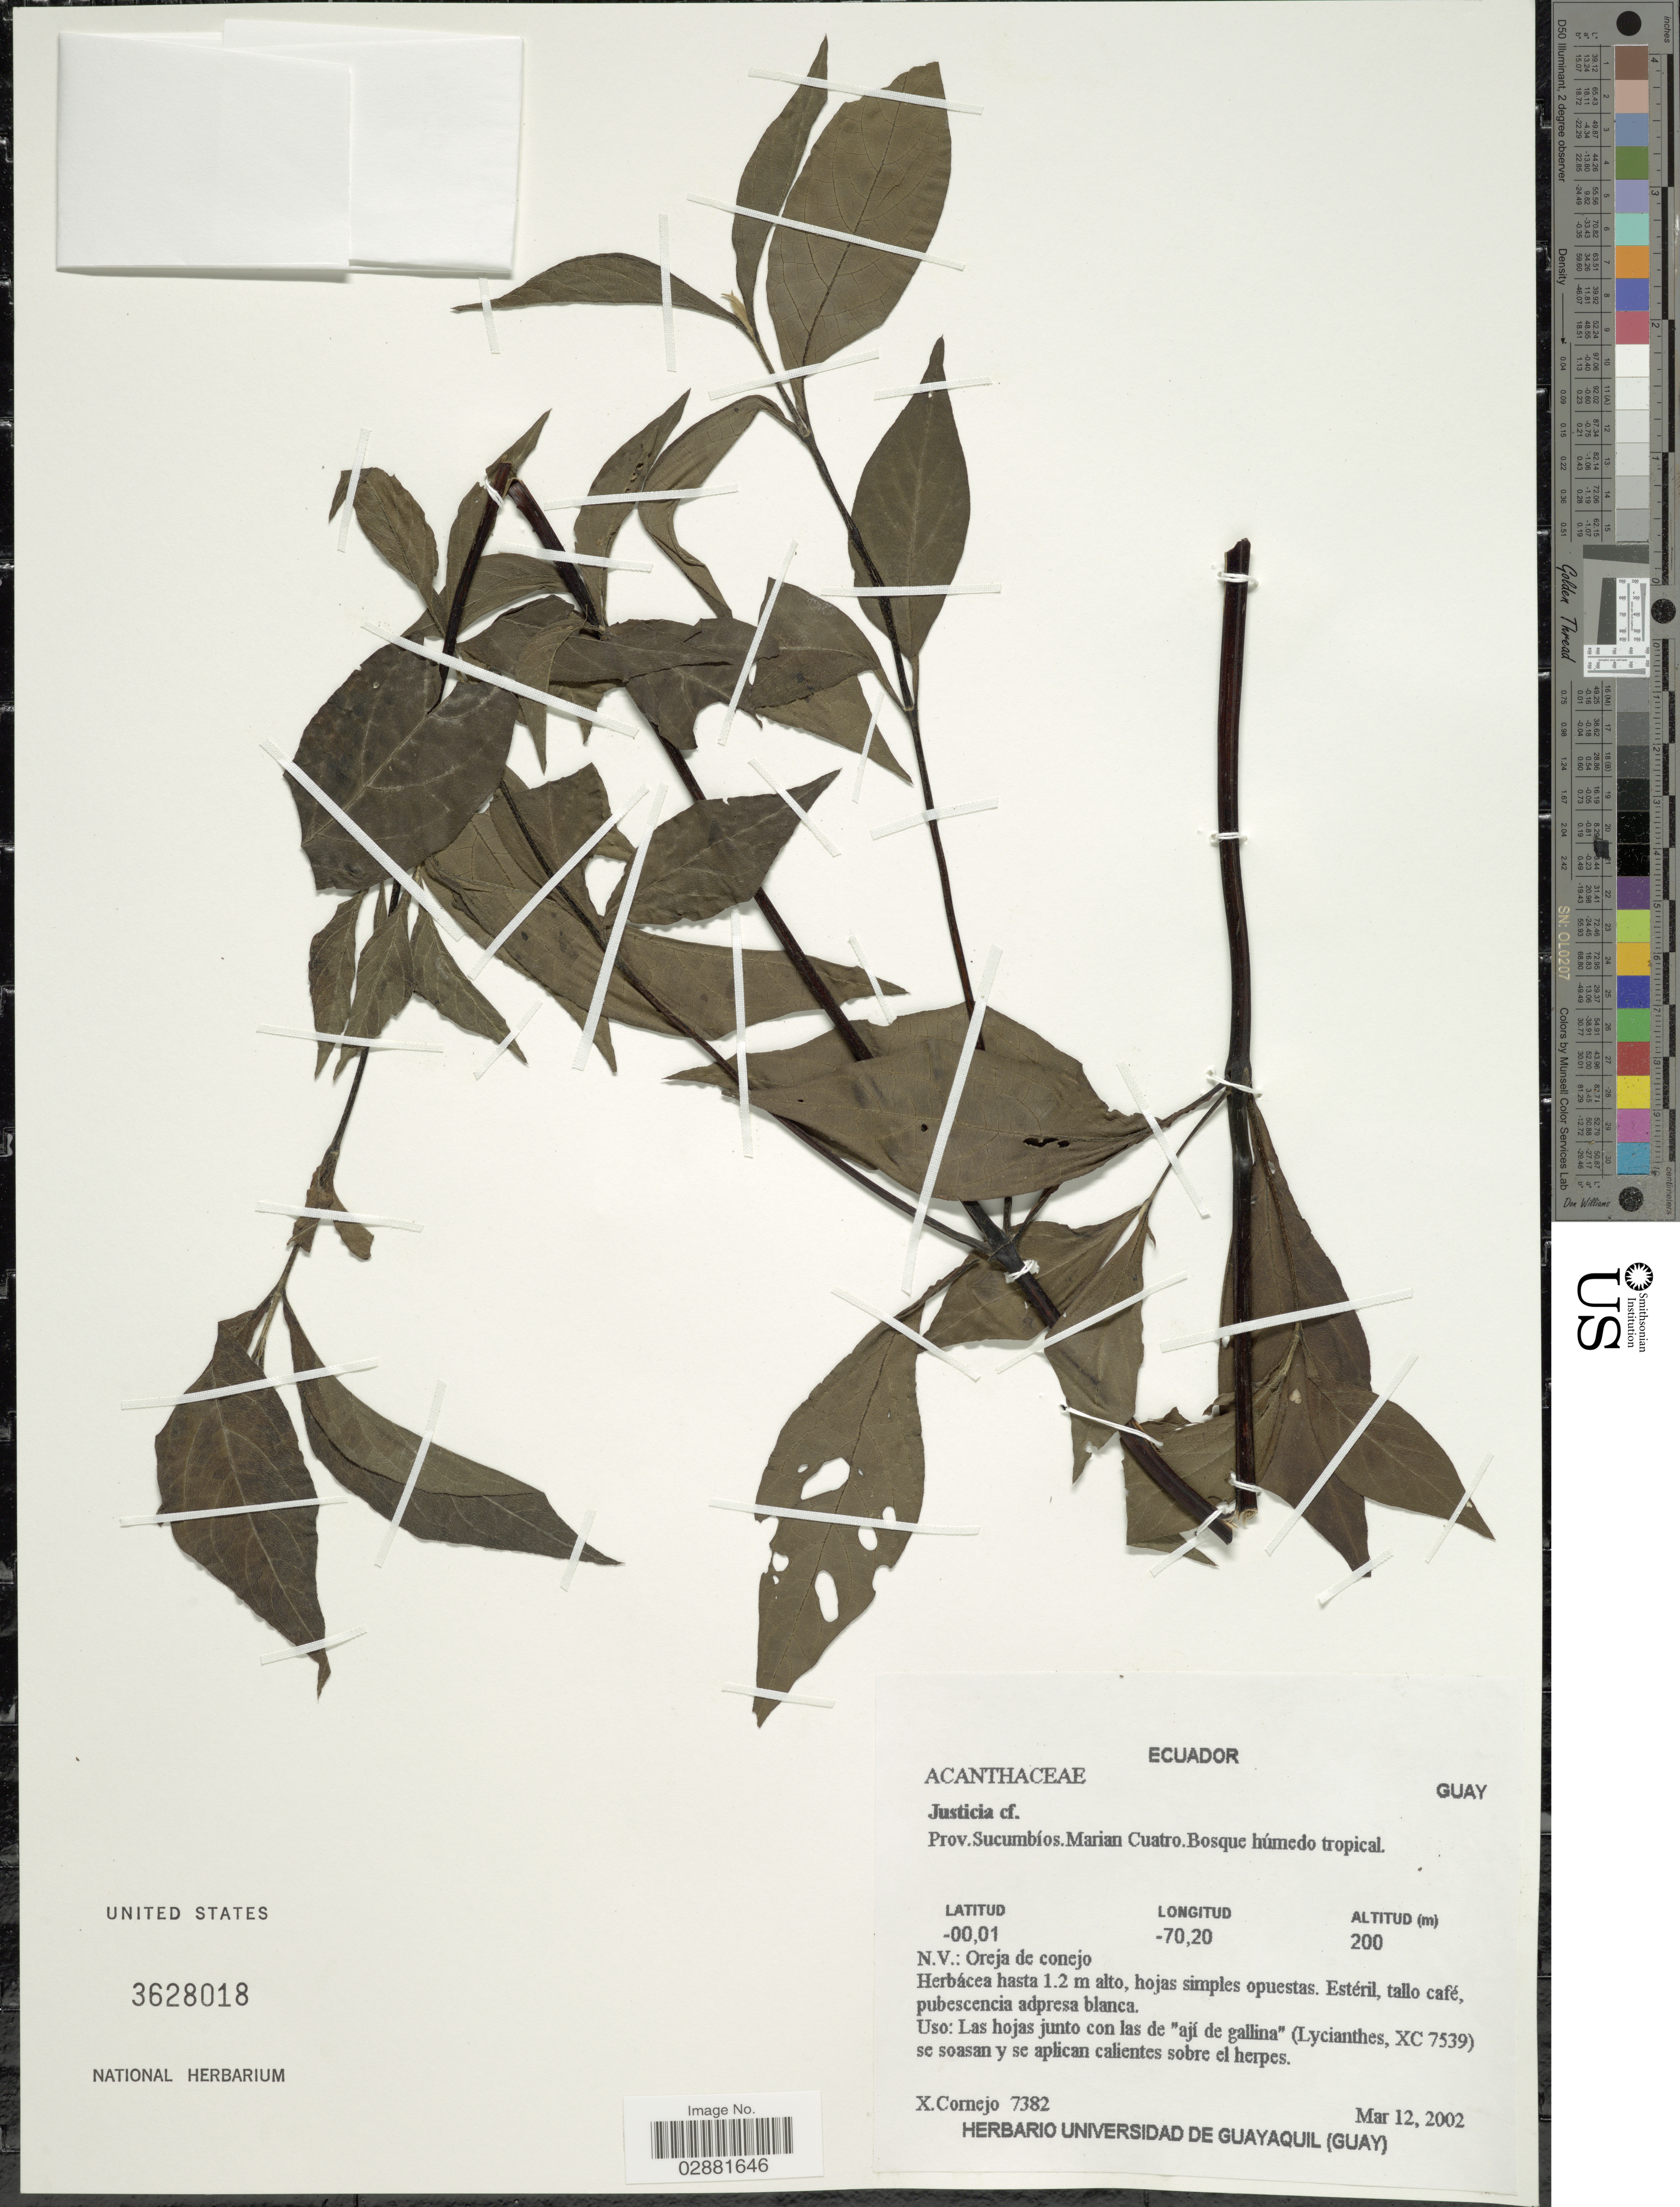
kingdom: Plantae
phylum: Tracheophyta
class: Magnoliopsida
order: Lamiales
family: Acanthaceae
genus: Justicia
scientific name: Justicia sp.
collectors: X. F. Cornejo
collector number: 7382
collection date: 2002-03-12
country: Ecuador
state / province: Sucumbíos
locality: Marian Cuatro, Bosque húmedo tropical.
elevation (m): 200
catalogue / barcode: US 3628018